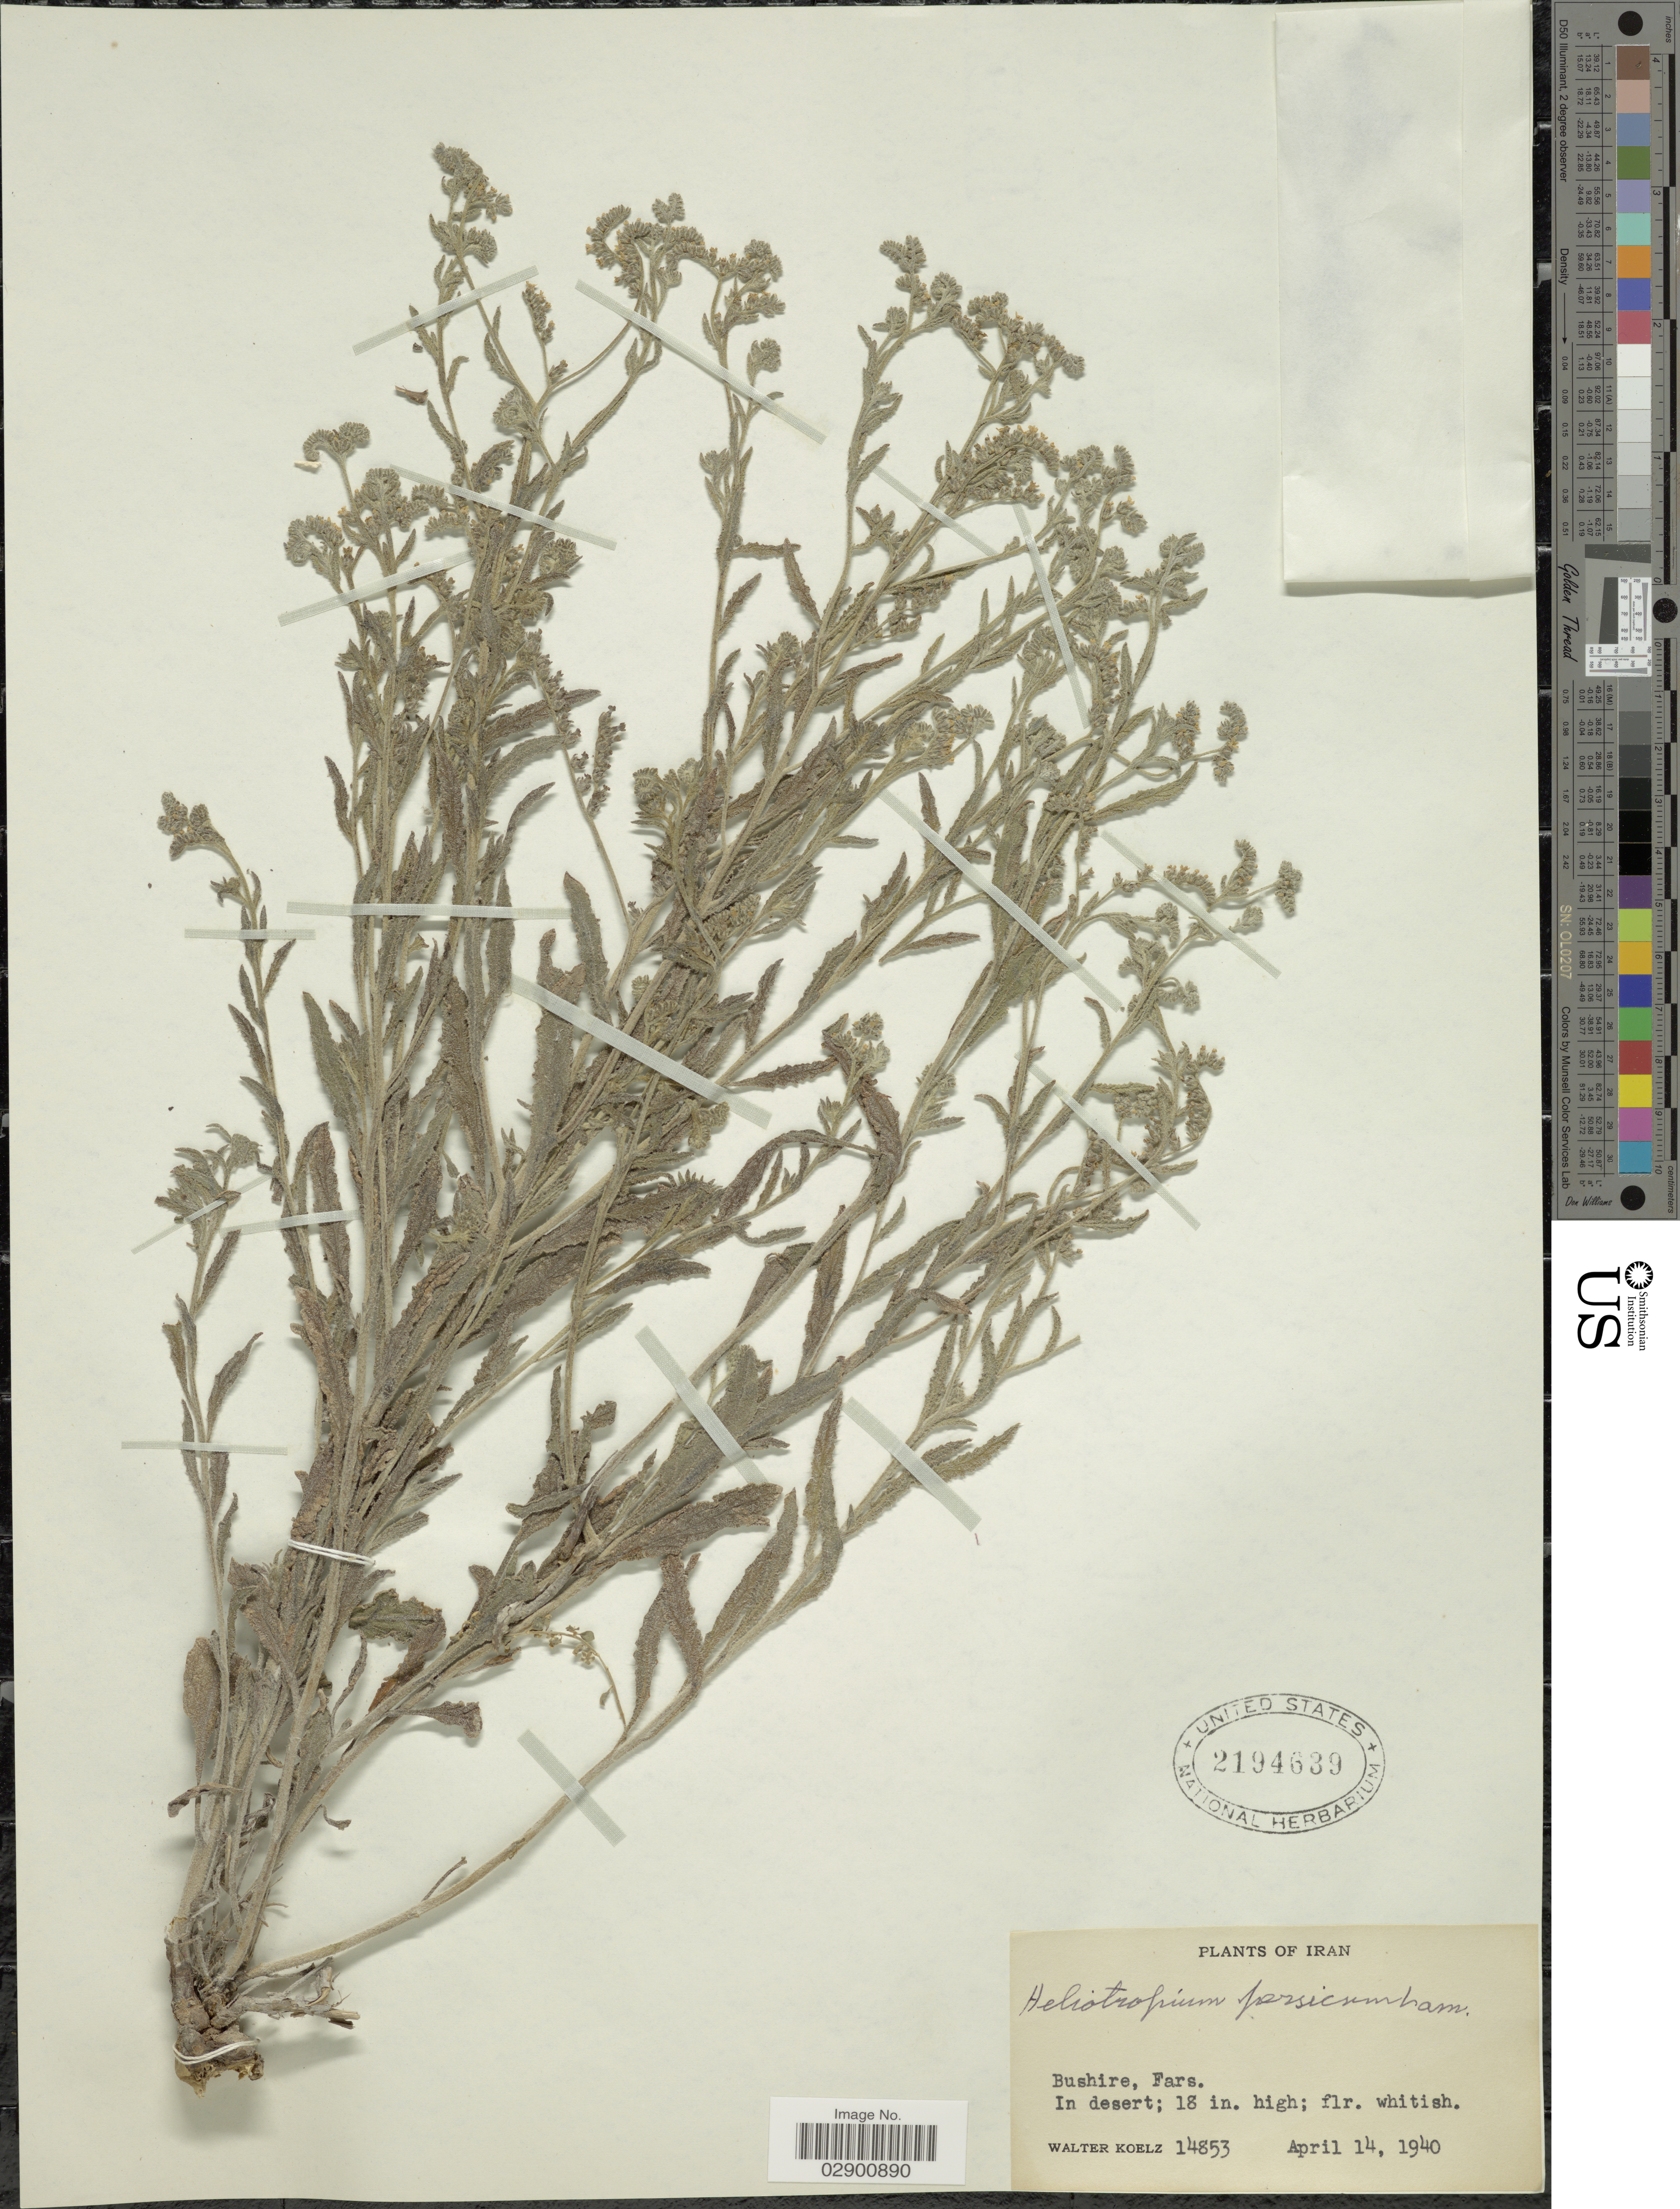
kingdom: Plantae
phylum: Tracheophyta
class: Magnoliopsida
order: Boraginales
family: Heliotropiaceae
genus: Heliotropium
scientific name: Heliotropium bacciferum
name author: Forssk.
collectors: W. N. Koelz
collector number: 14853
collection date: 1940-04-14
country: Iran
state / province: Fars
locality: Bushire, Fars.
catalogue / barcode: US 2194639